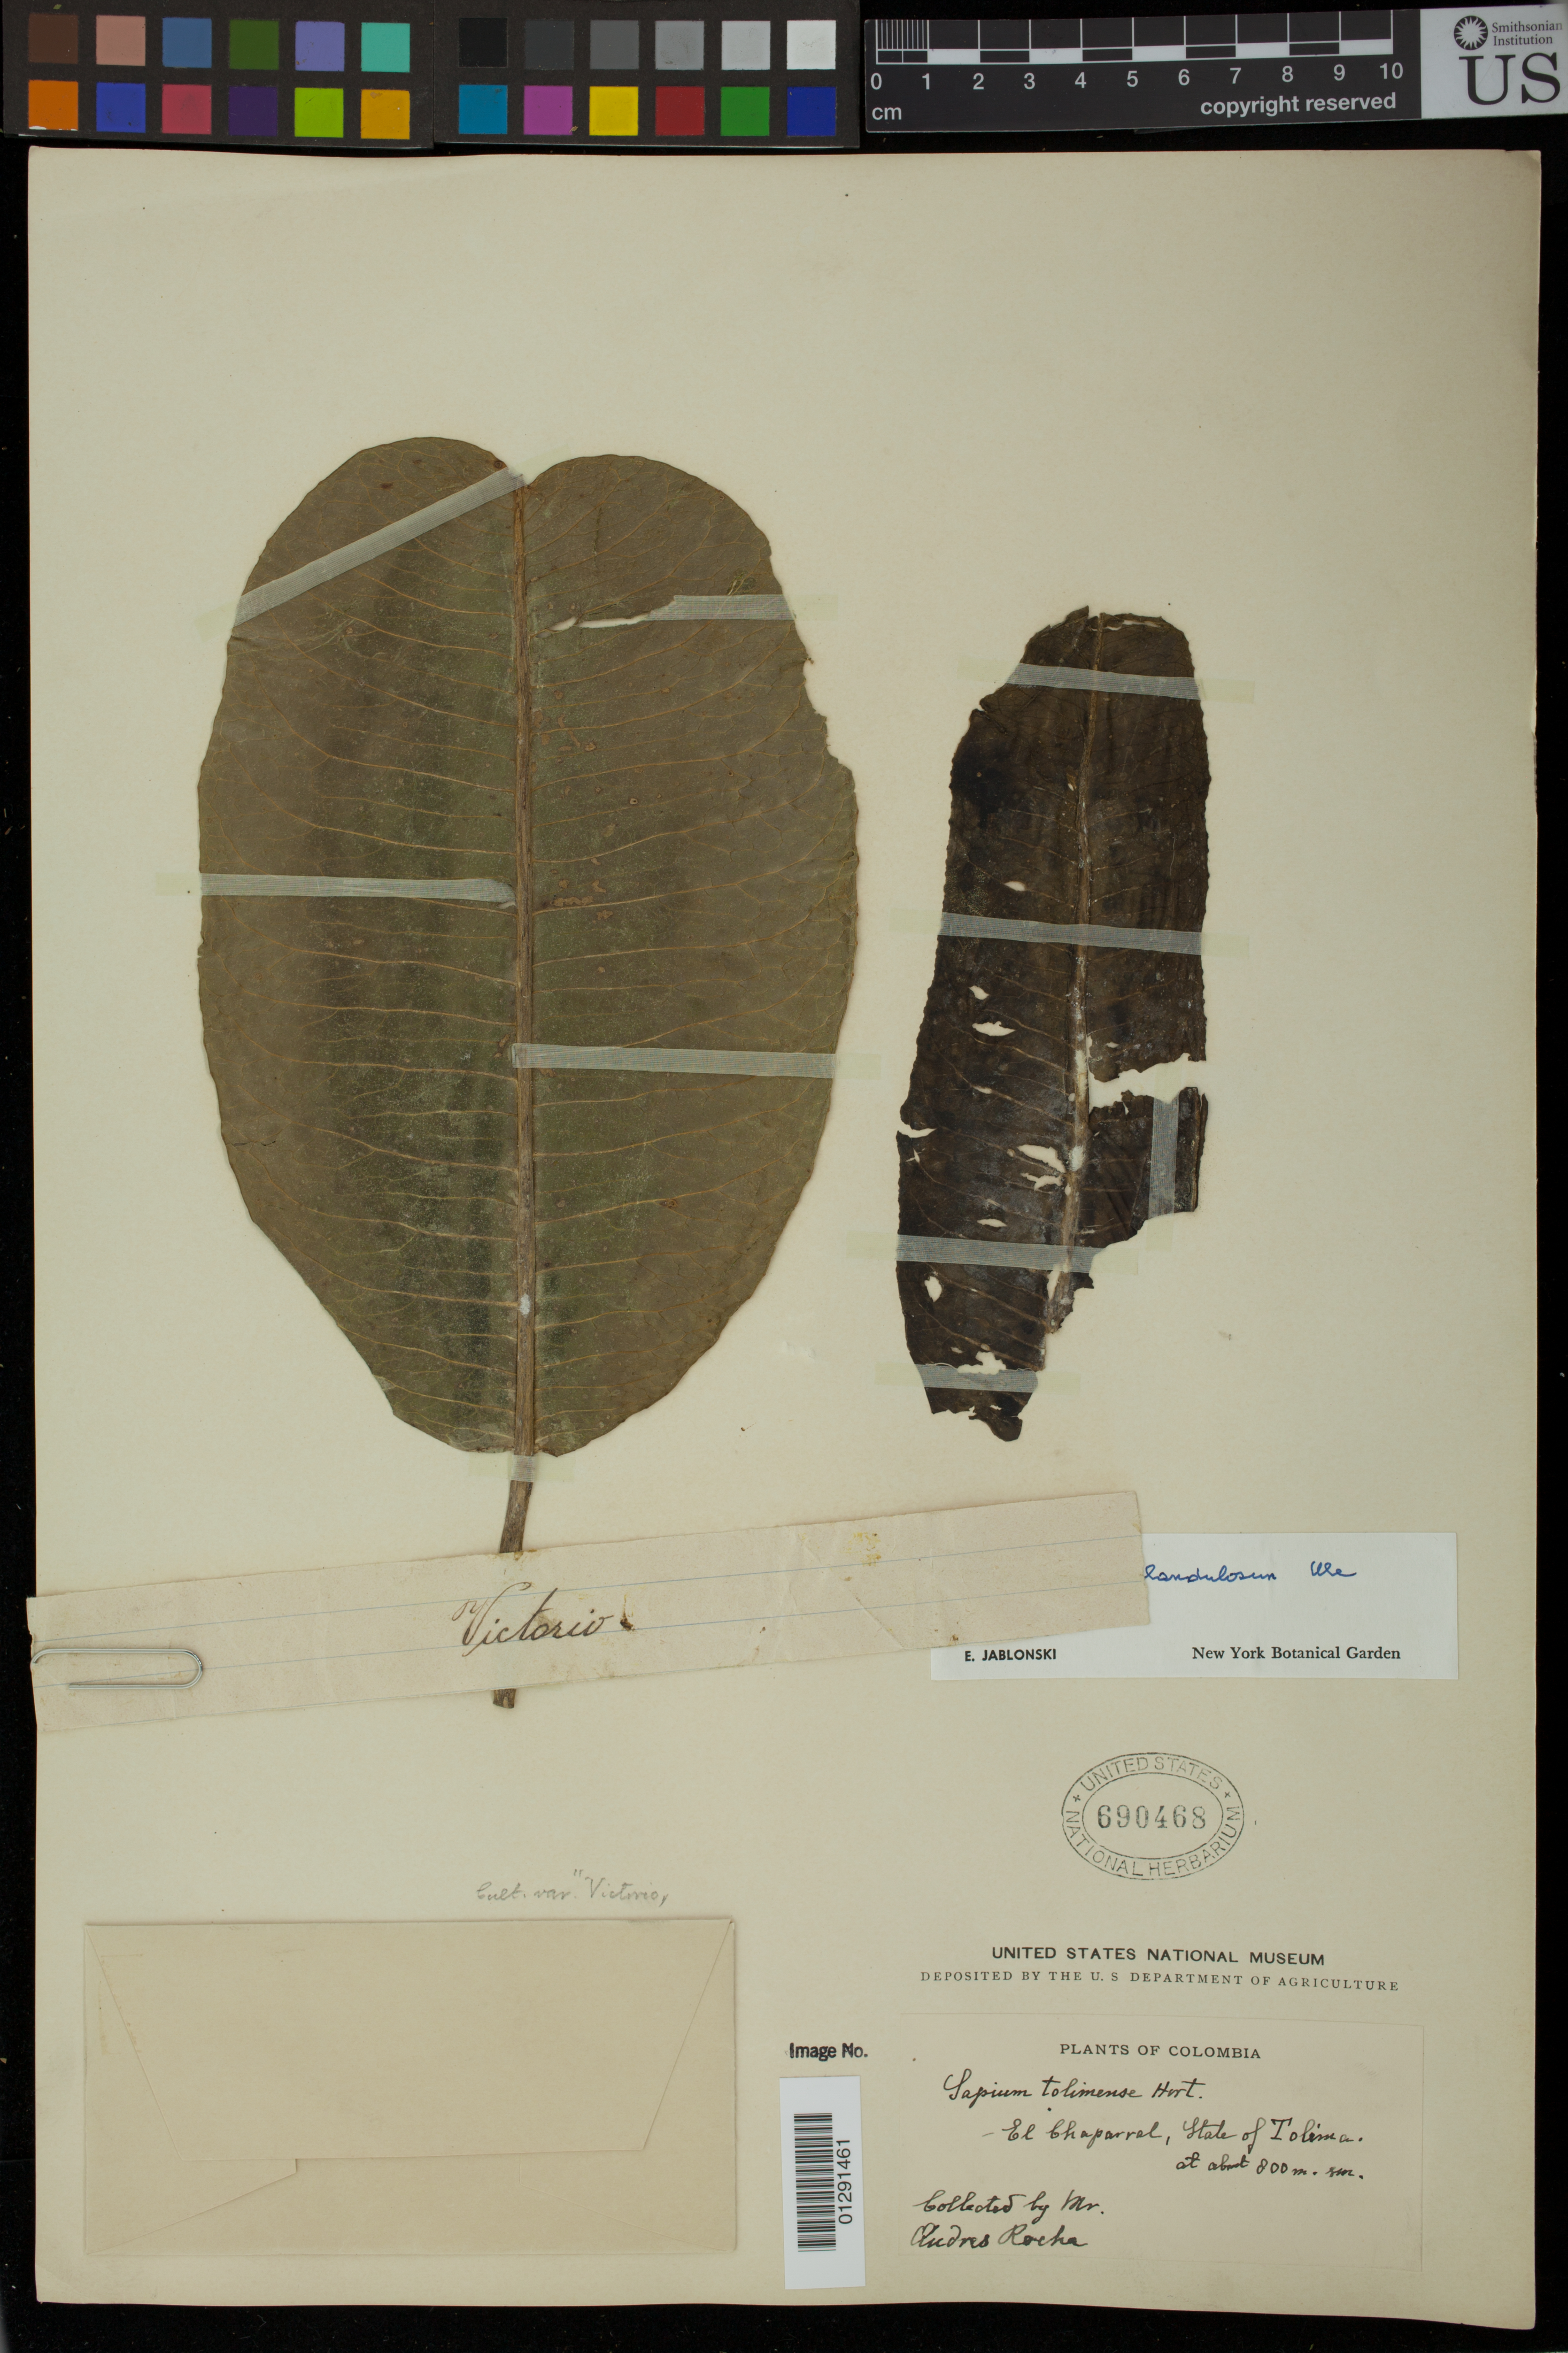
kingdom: Plantae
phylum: Tracheophyta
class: Magnoliopsida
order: Malpighiales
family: Euphorbiaceae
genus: Sapium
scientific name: Sapium lauriflorum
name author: (A. Rich.) Griseb.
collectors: A. Rocha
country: Colombia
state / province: Tolima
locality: El Chaparral. State of Tolima.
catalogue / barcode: US 690468